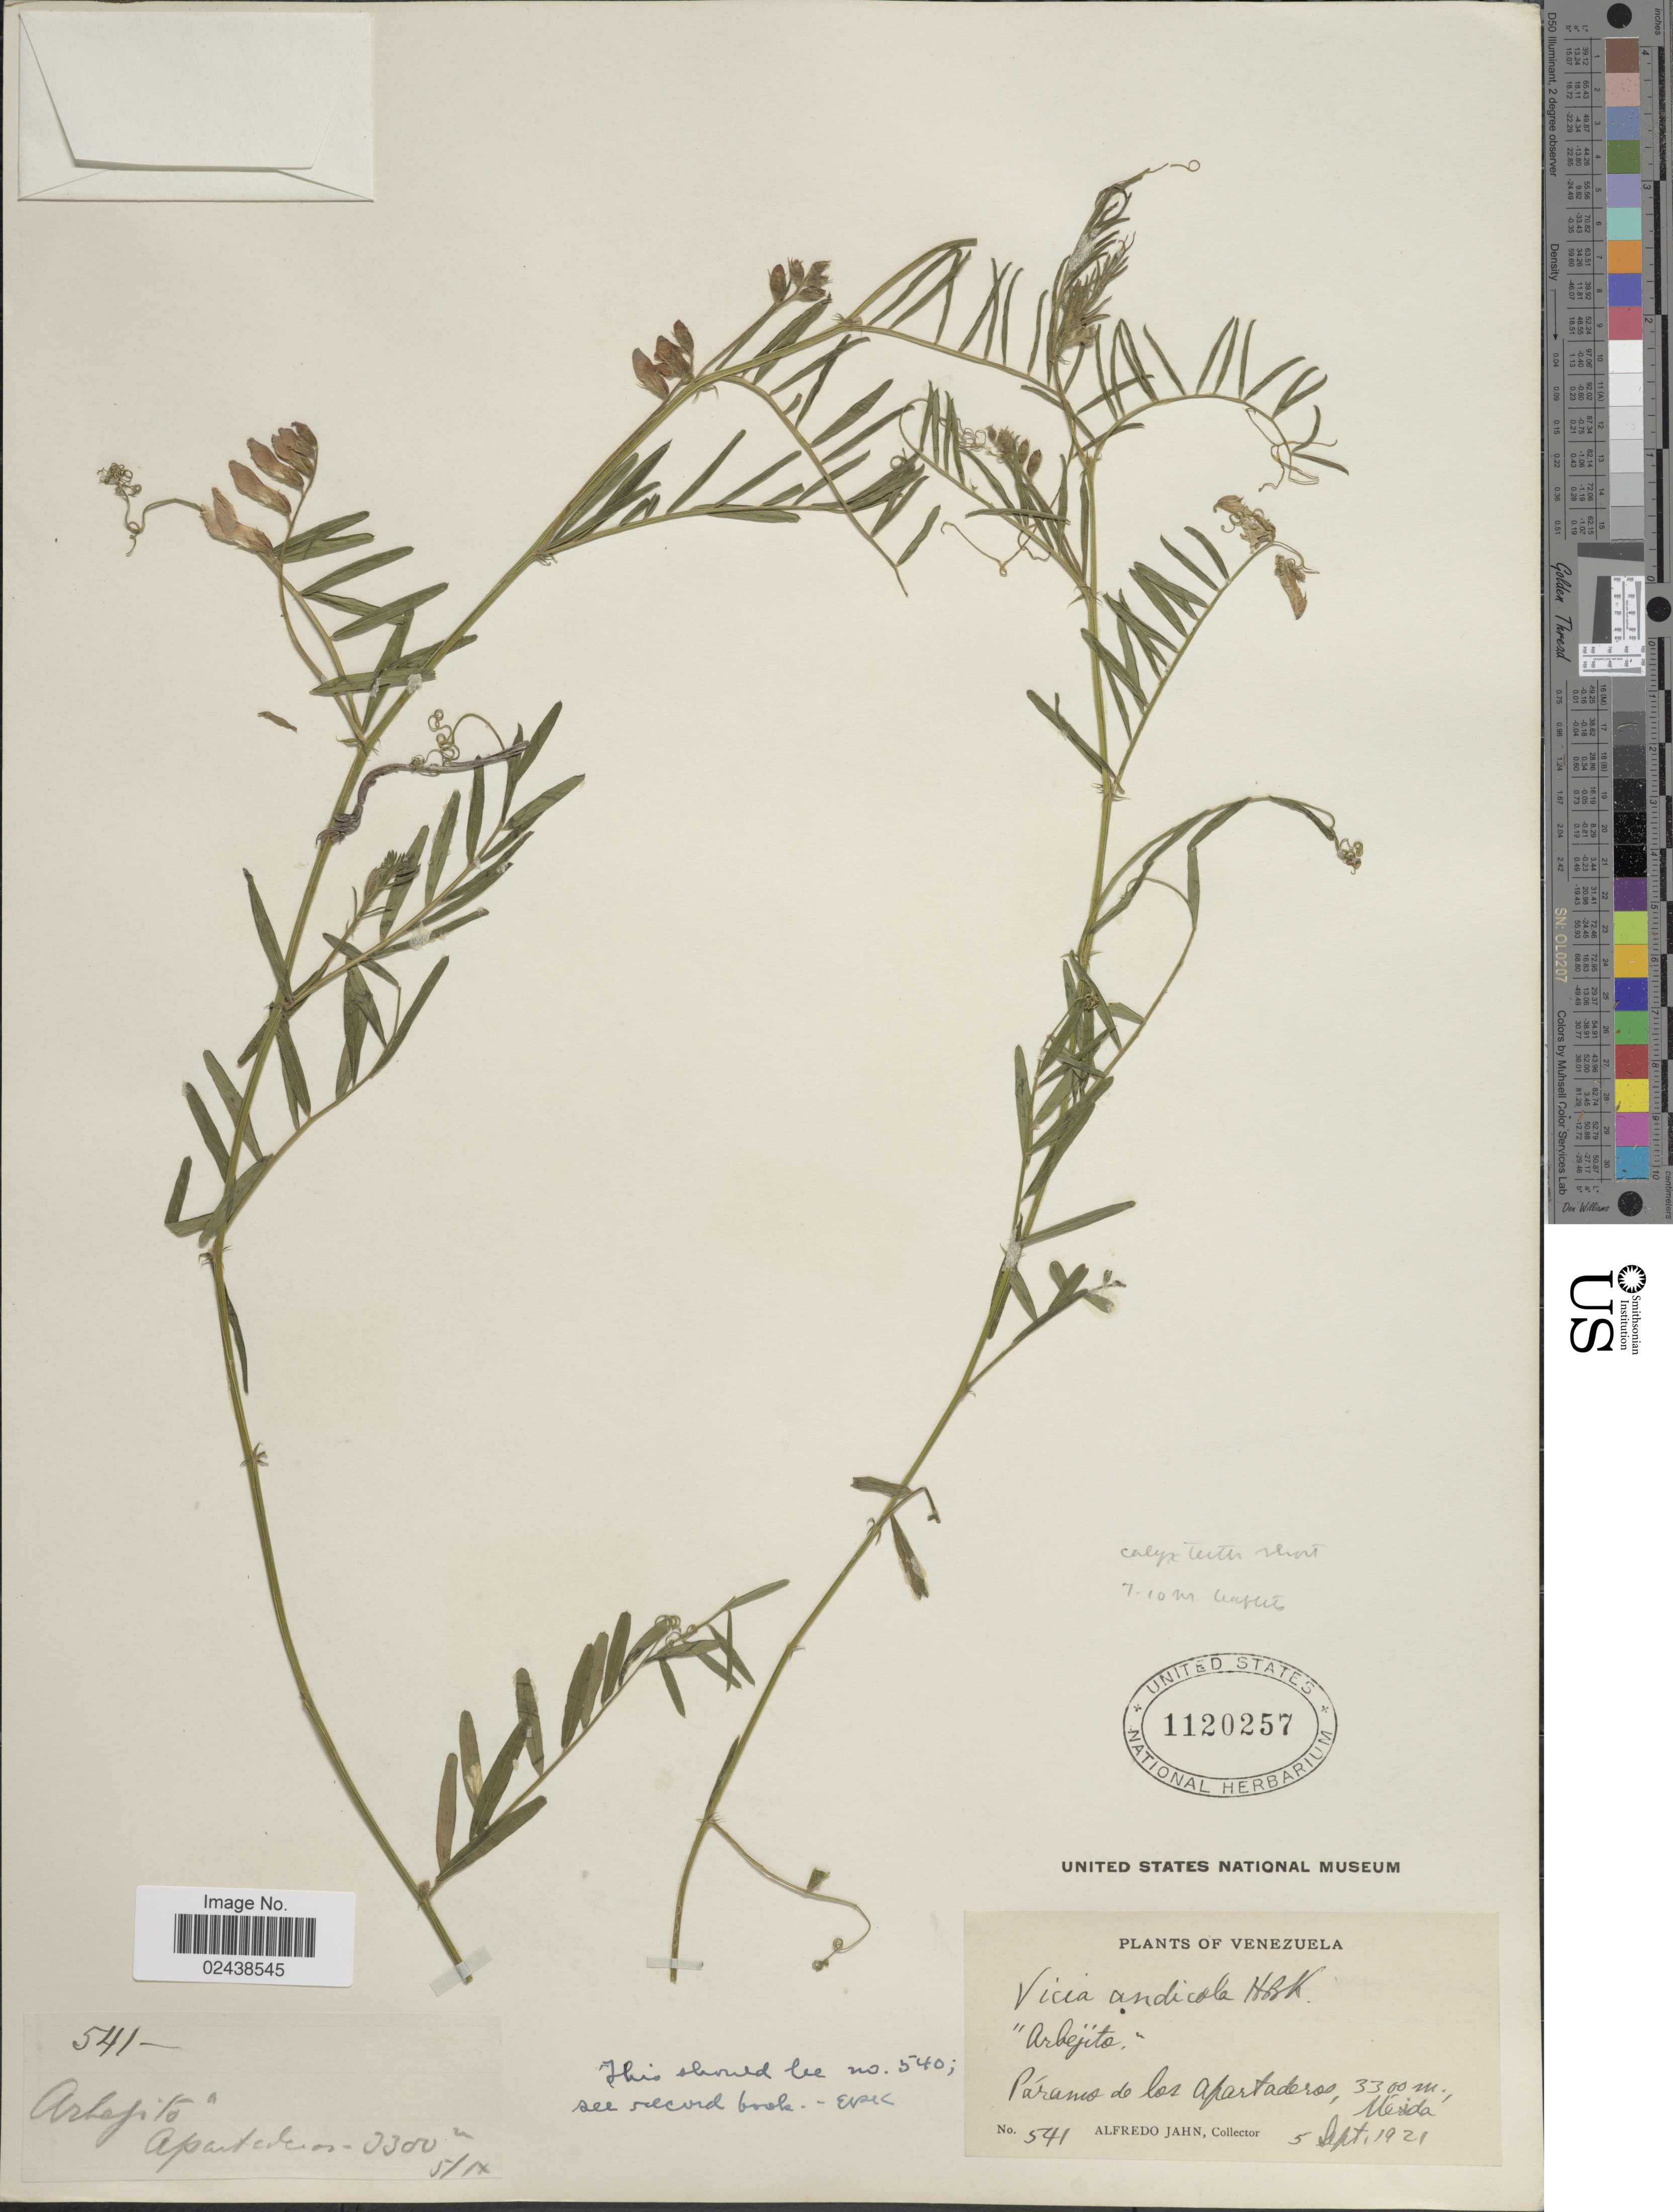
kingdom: Plantae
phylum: Tracheophyta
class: Magnoliopsida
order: Fabales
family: Fabaceae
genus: Vicia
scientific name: Vicia andicola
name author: Kunth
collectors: A. Jahn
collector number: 541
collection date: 1921-09-05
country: Venezuela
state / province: Mérida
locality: Paramo de los Apartaderos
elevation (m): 3300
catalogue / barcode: US 1120257